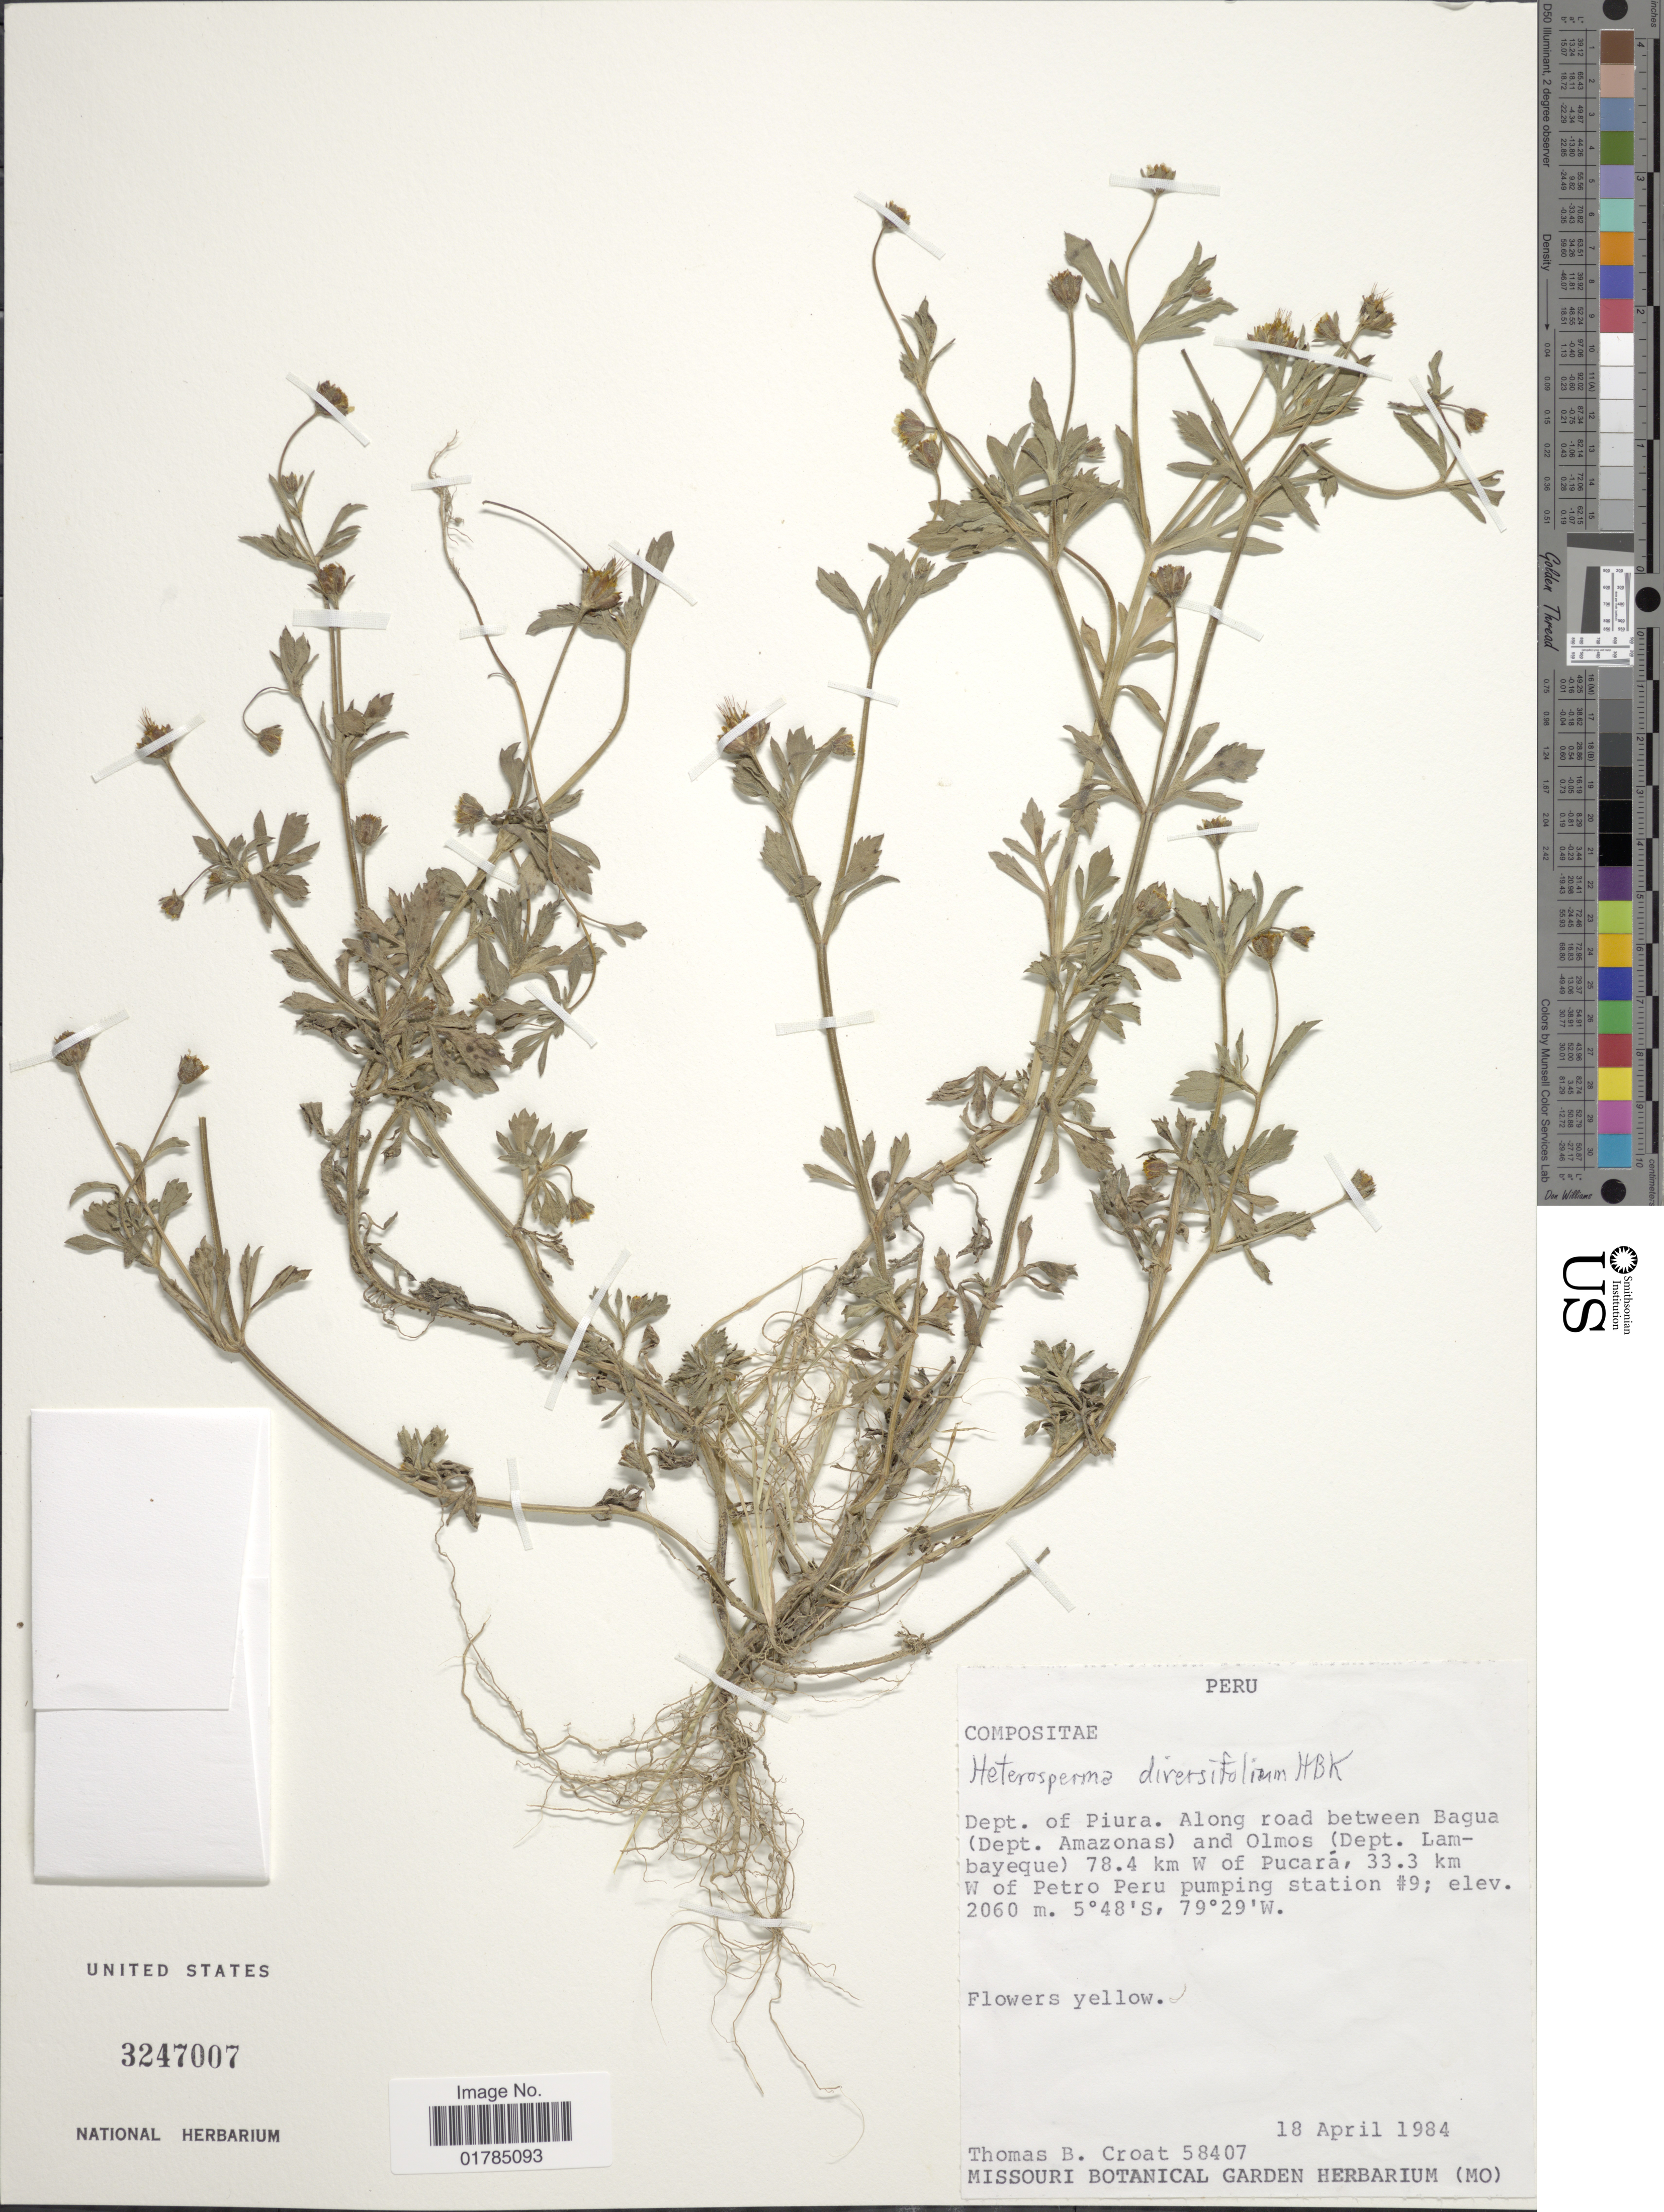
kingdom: Plantae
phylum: Tracheophyta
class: Magnoliopsida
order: Asterales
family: Asteraceae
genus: Heterosperma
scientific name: Heterosperma diversifolium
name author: Kunth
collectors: T. B. Croat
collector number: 58407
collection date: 1984-04-18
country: Peru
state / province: Piura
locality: Along road between Bagua(dept. Amazonas) and Olmos (Dept. Lambayeque) 78.4 km W of Pucara, 33.3 km W of Petro Peru pumping station # 9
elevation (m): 2060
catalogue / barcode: US 3247007